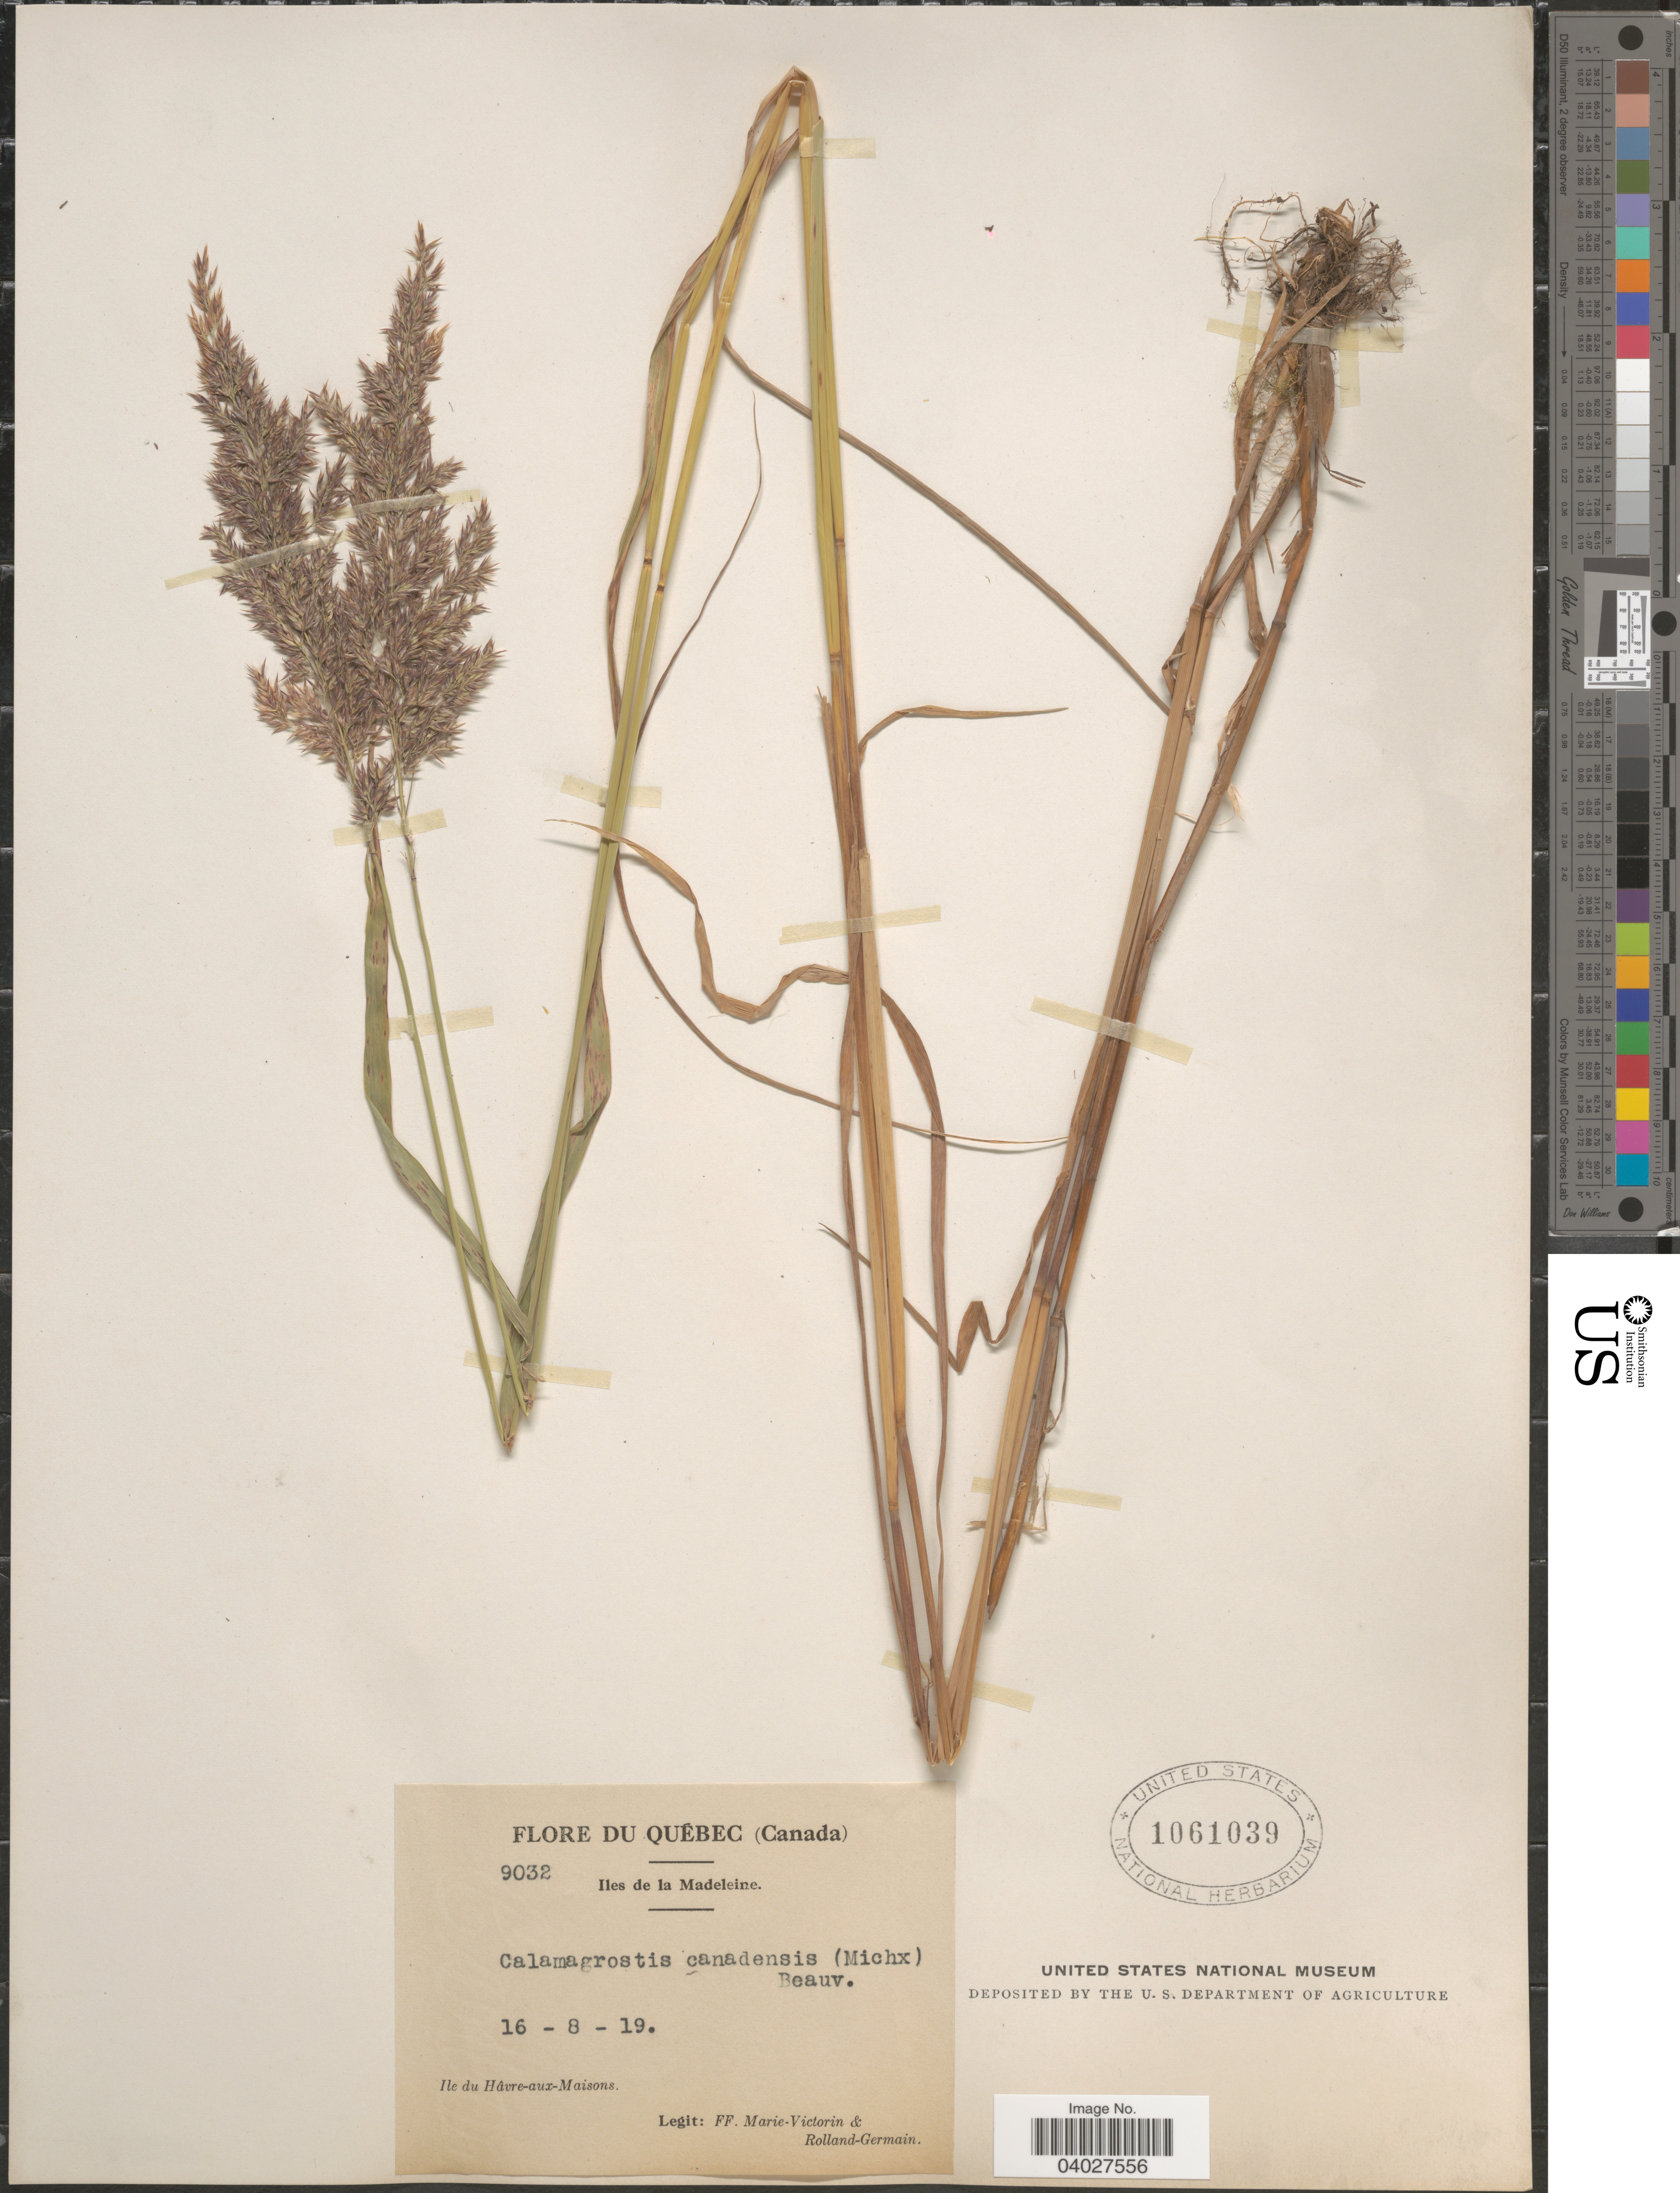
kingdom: Plantae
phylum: Tracheophyta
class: Liliopsida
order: Poales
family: Poaceae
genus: Calamagrostis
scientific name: Calamagrostis canadensis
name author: (Michx.) P. Beauv.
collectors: F. Marie-Victorin & Rolland-Germain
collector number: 9032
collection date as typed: Transcribed d/m/y: 16/8/19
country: Canada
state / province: Quebec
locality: Iles de la Madeleine. Ile du Hâvre-aux-Maisons.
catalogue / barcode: US 1061039